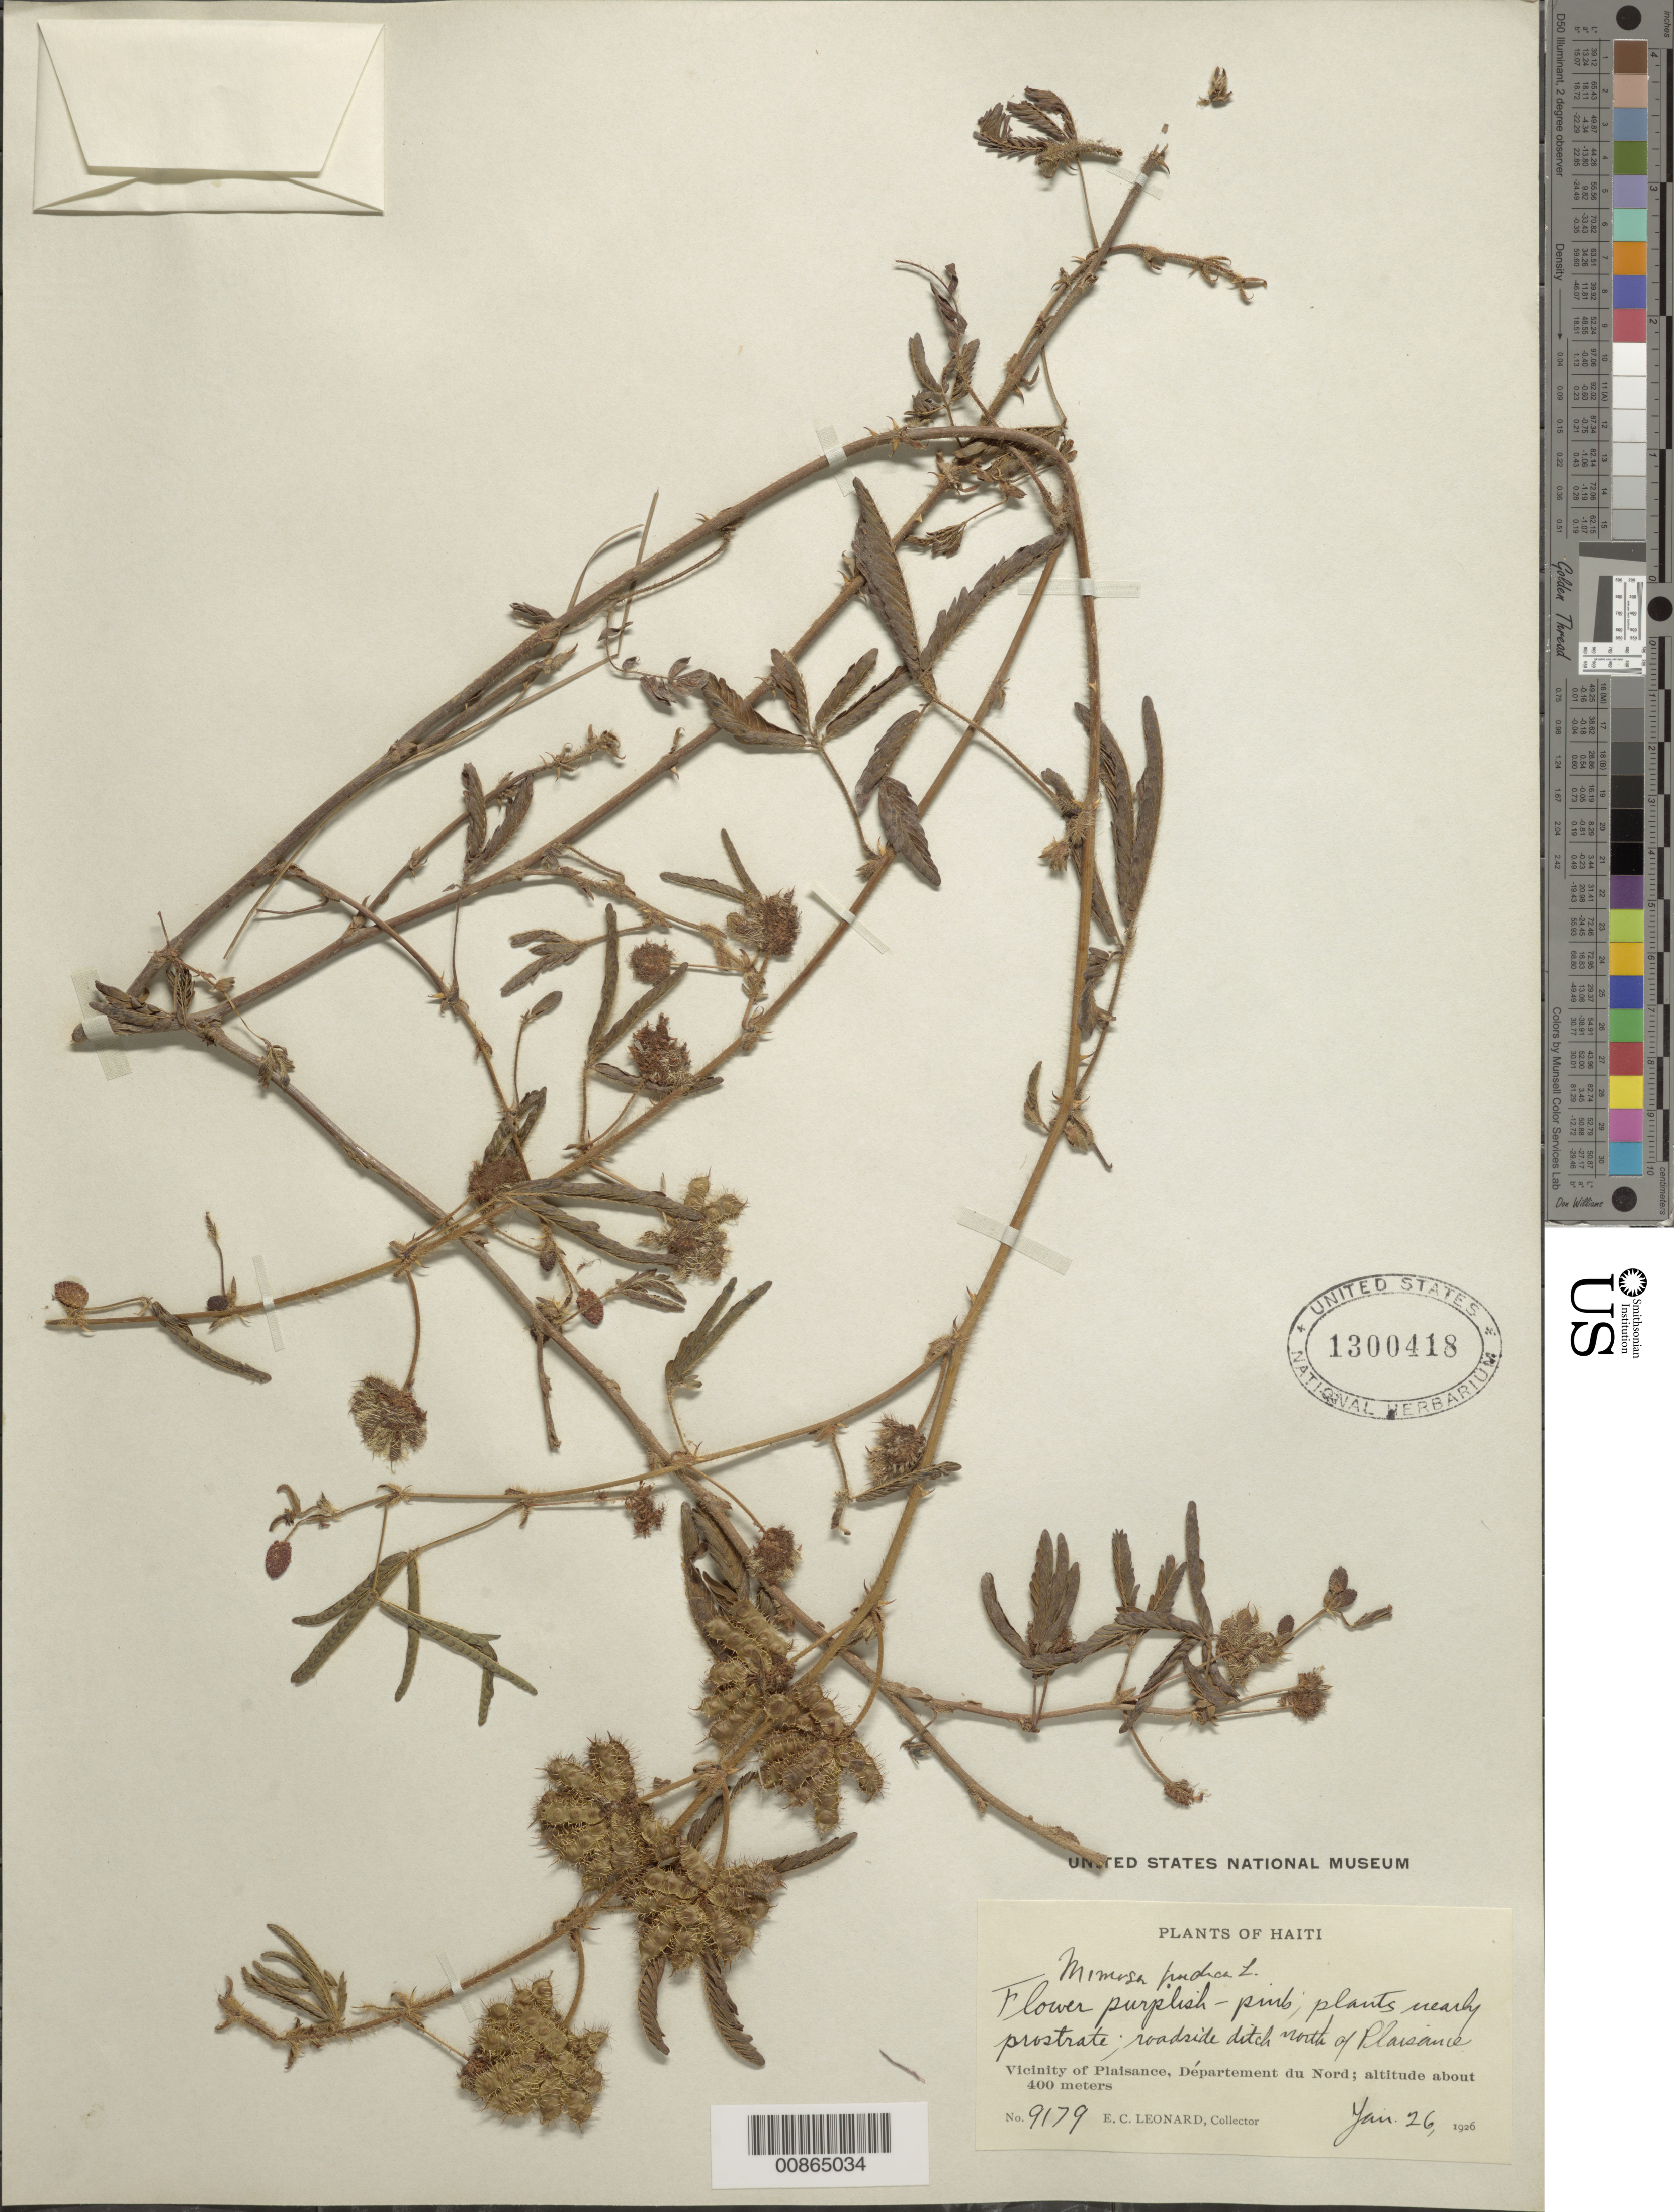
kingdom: Plantae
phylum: Tracheophyta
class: Magnoliopsida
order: Fabales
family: Fabaceae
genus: Mimosa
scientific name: Mimosa pudica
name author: L.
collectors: E. C. Leonard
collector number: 9179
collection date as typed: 26 Jan 1926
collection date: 1926-01-26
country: Haiti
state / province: Nord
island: Hispaniola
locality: North of Plaisance.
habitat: Roadside ditch.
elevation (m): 400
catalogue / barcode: US 1300418